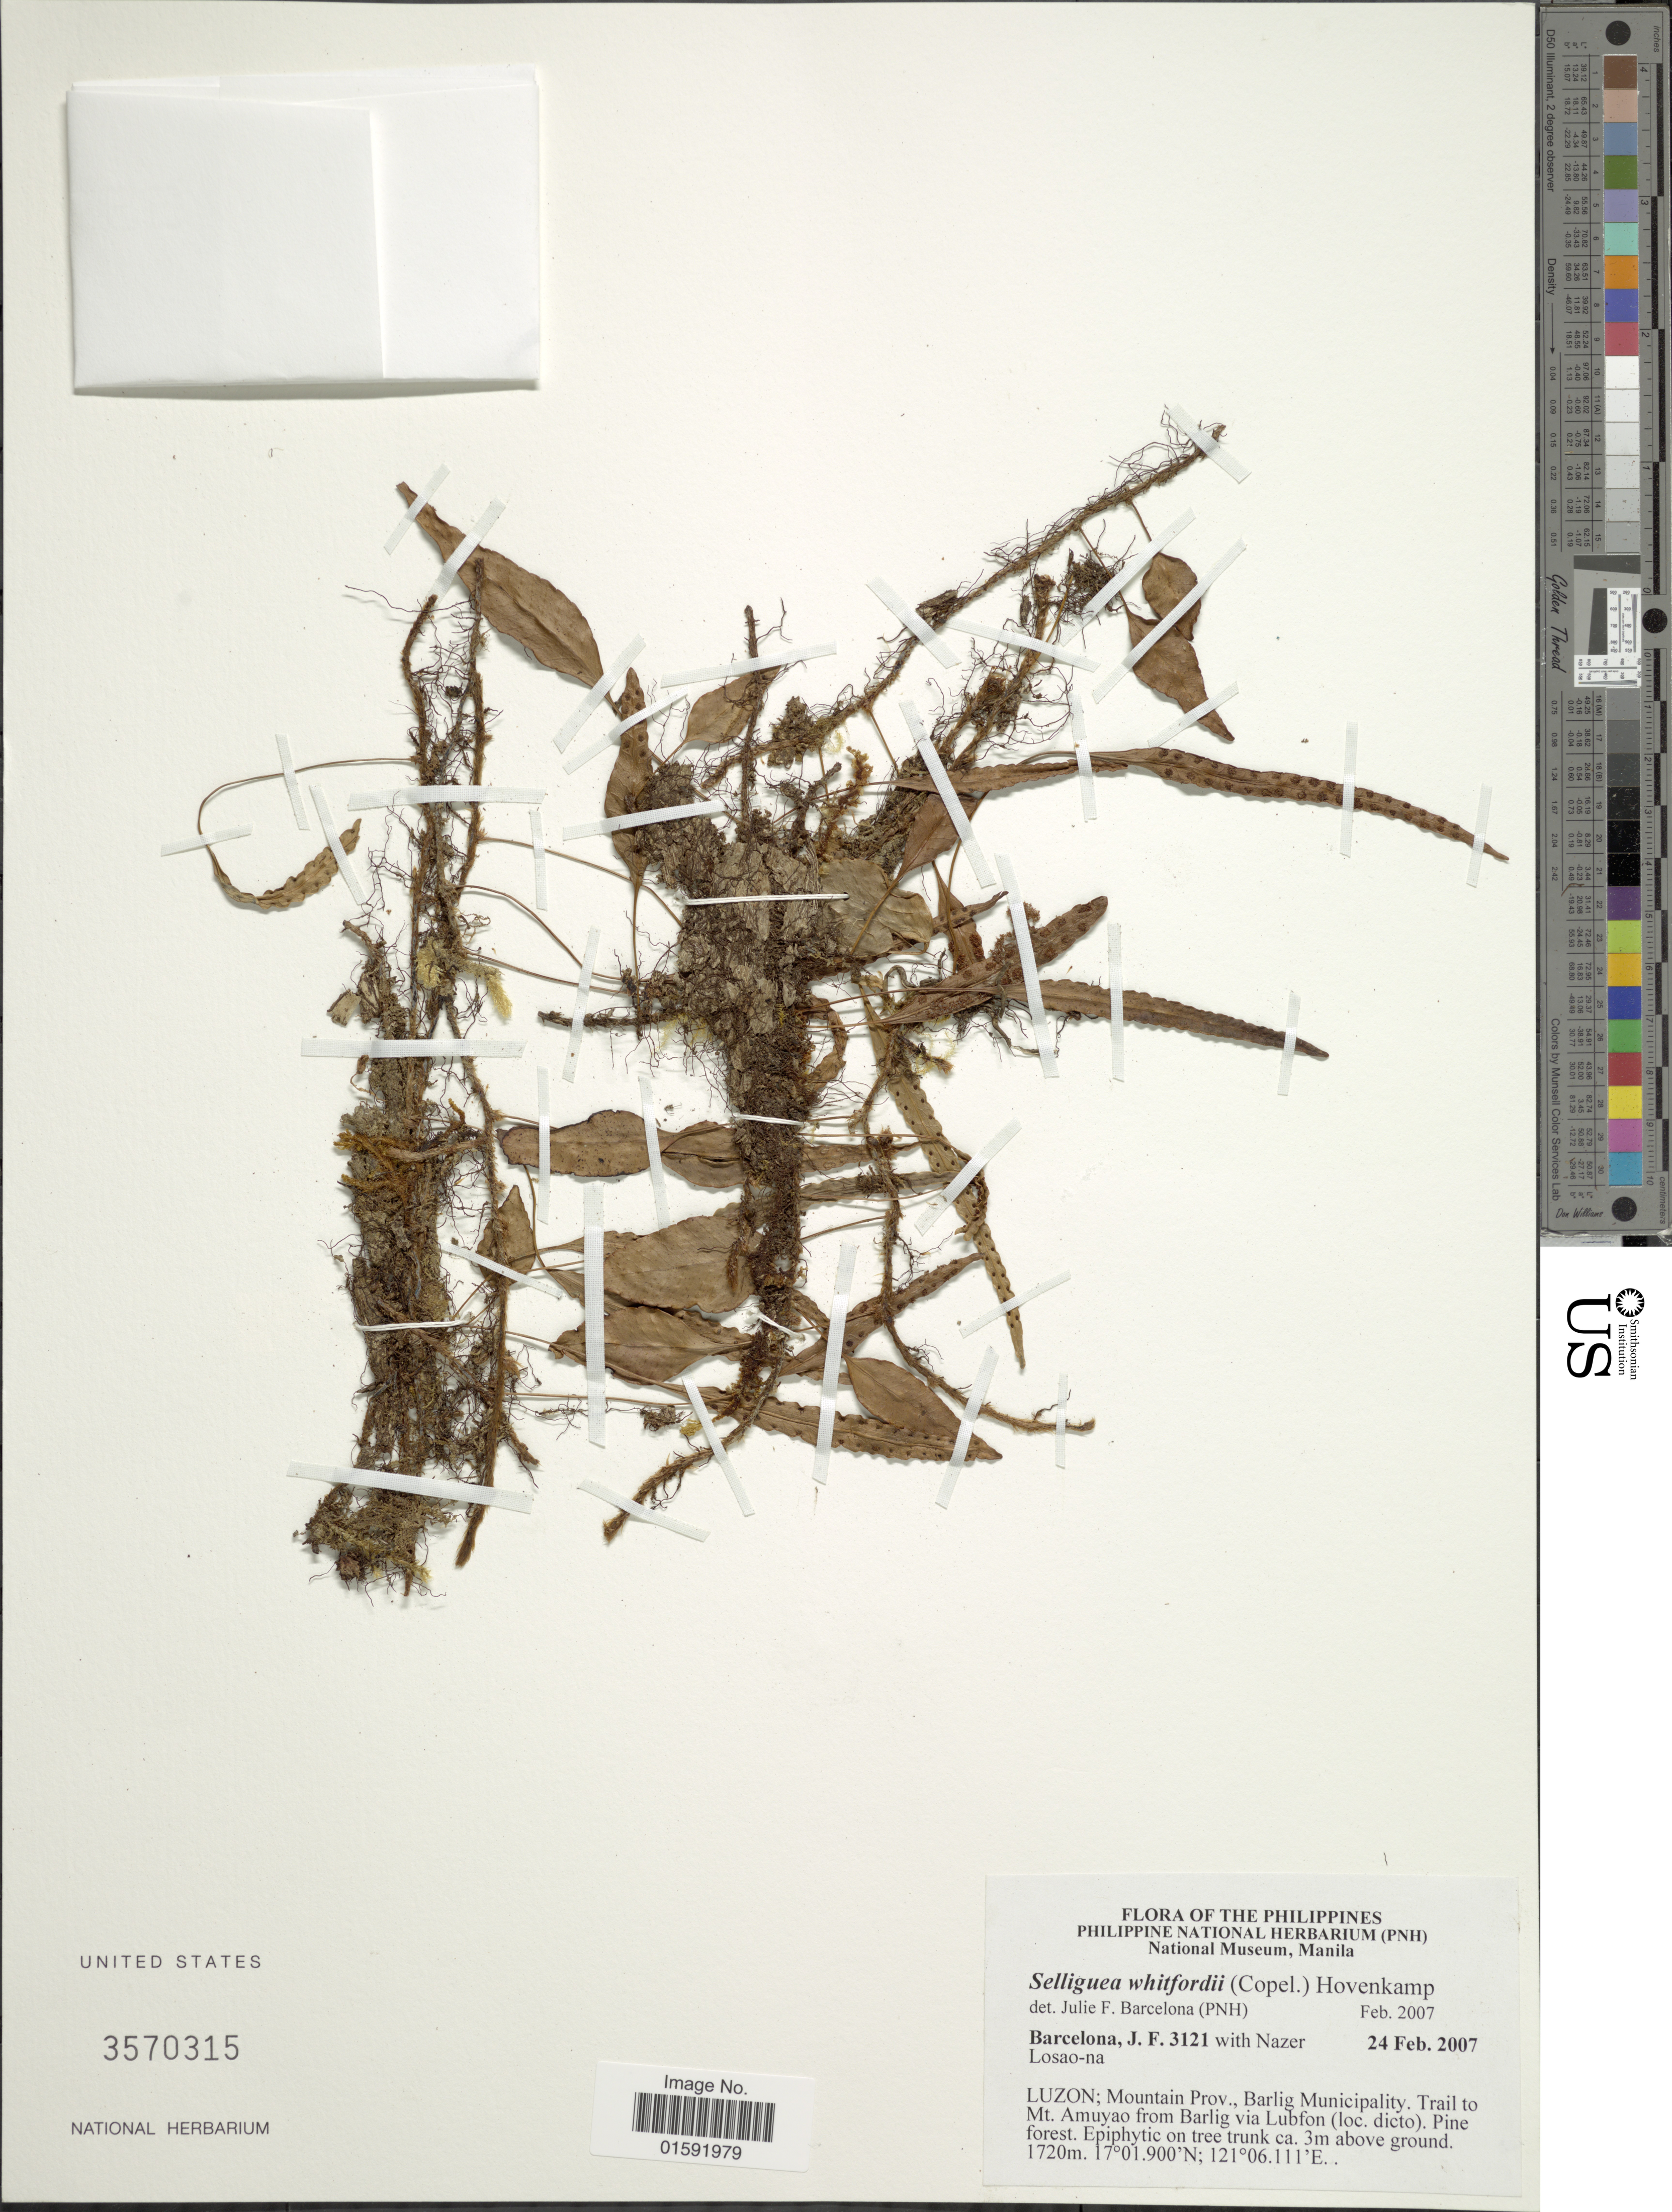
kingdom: Plantae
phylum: Tracheophyta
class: Polypodiopsida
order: Polypodiales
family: Polypodiaceae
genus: Selliguea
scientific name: Selliguea whitfordii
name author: (Copel.) Hovenkamp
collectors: J. F. Barcelona & N. Losao-na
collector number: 3121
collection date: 2007-02-24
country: Philippines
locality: Luzon; Mountain Prov., Barlig Municipality,Trail to Mt. Amuyao from barlig via Lubfon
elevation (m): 1720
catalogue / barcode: US 3470315